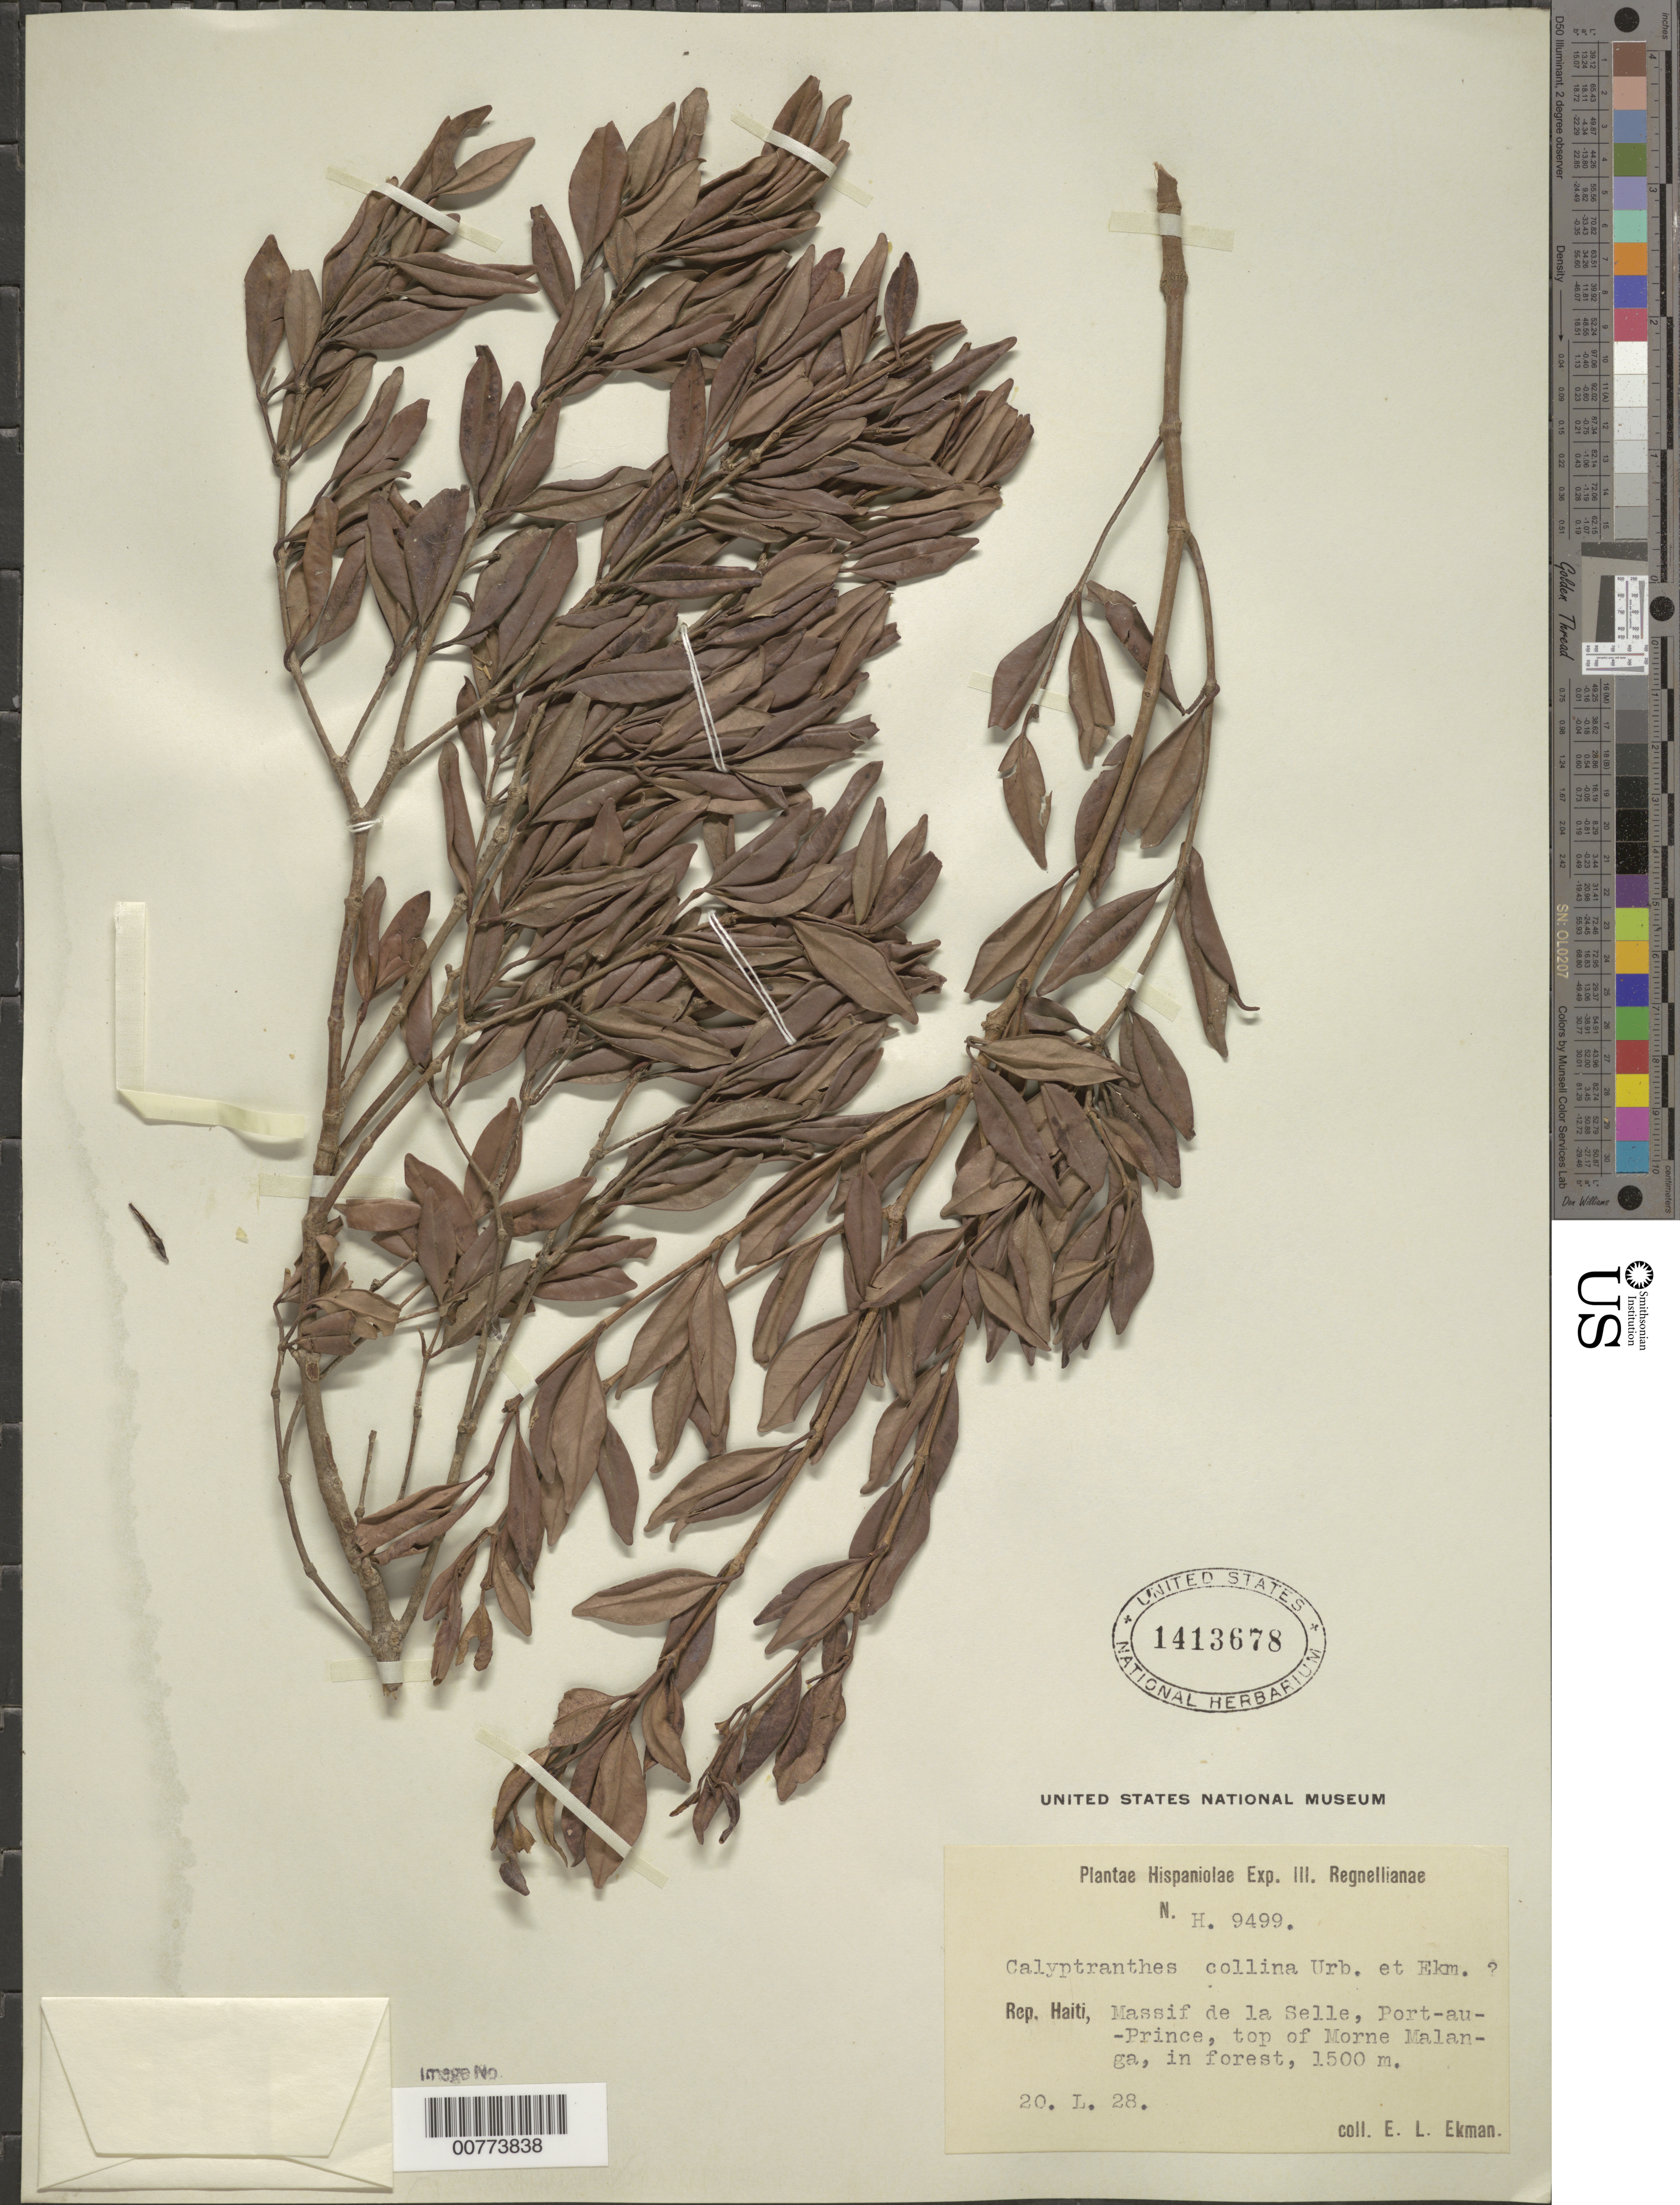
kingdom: Plantae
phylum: Tracheophyta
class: Magnoliopsida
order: Myrtales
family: Myrtaceae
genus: Myrcia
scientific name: Myrcia neocollina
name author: K. Campbell & Peguero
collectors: E. L. Ekman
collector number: H 9499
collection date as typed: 20 Jan 1928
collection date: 1928-01-20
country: Haiti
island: Hispaniola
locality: Massif de la Selle, Port-au-Prince, top of Morne Malanga.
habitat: Forest.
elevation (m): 1500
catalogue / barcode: US 1413678